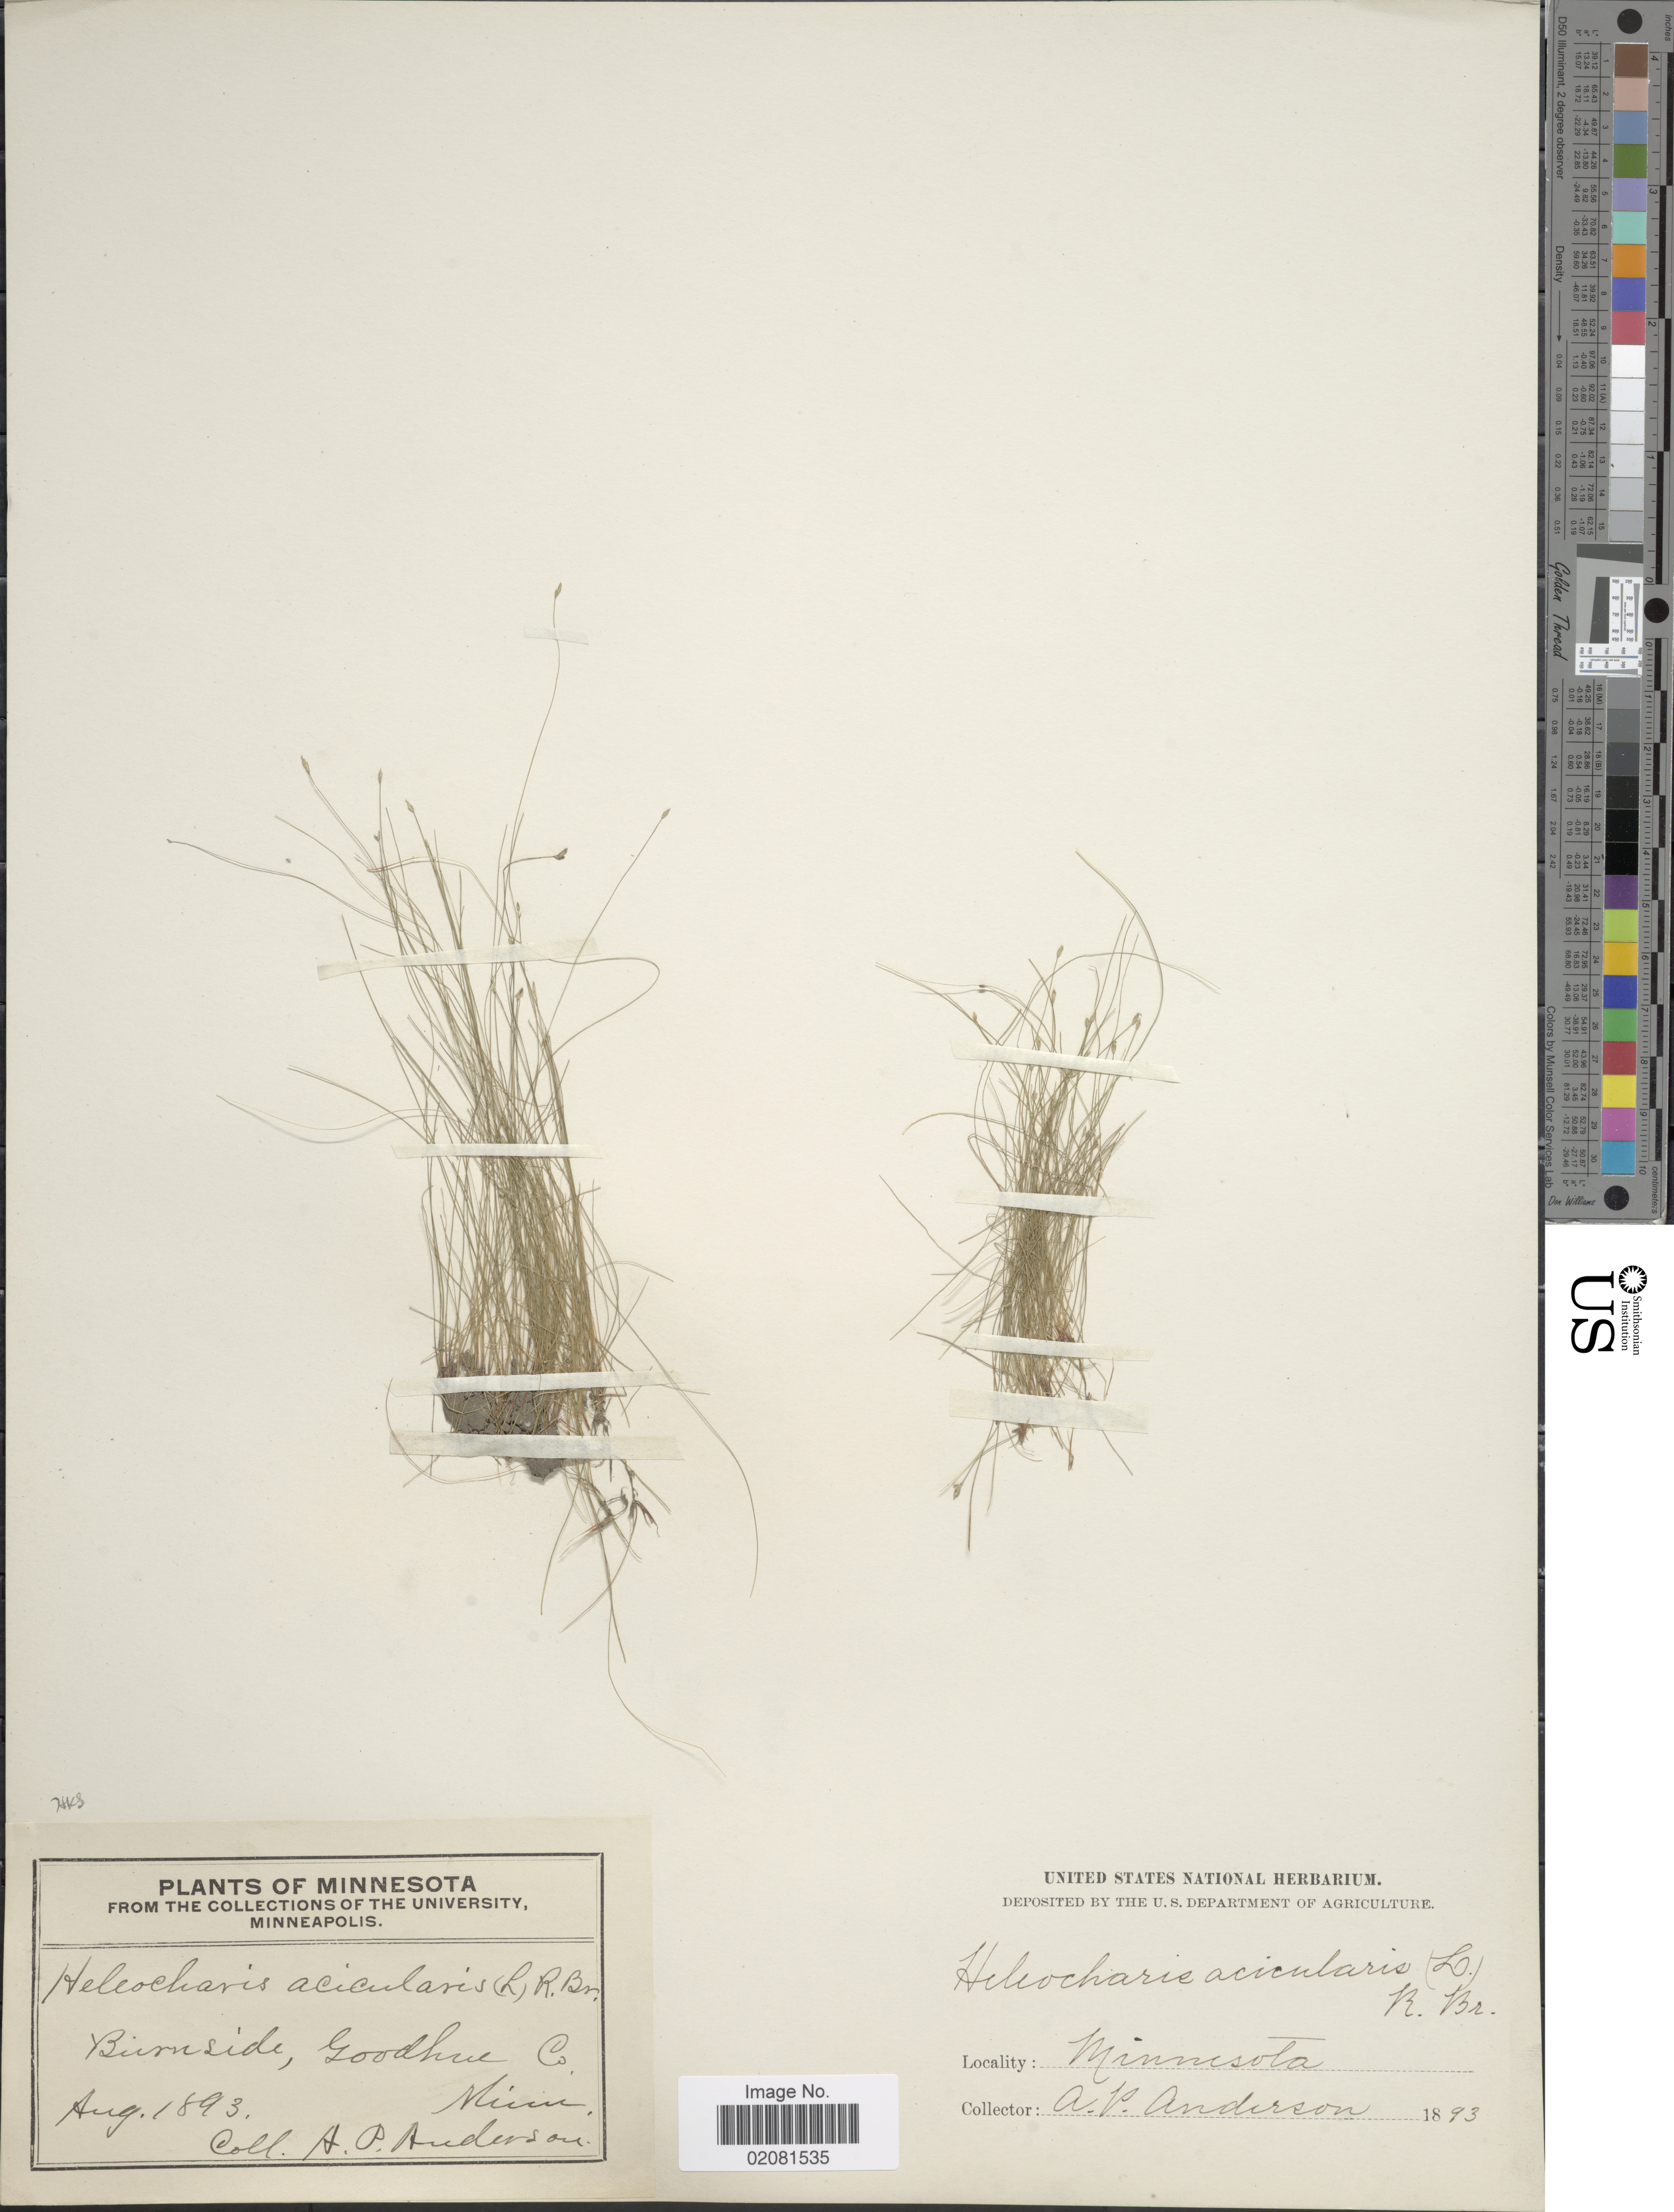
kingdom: Plantae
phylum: Tracheophyta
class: Liliopsida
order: Poales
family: Cyperaceae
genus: Eleocharis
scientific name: Eleocharis acicularis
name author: (L.) Roem. & Schult.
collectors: A. P. Anderson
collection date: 1893-08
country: United States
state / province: Minnesota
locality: Burnside, Goodhue Co.